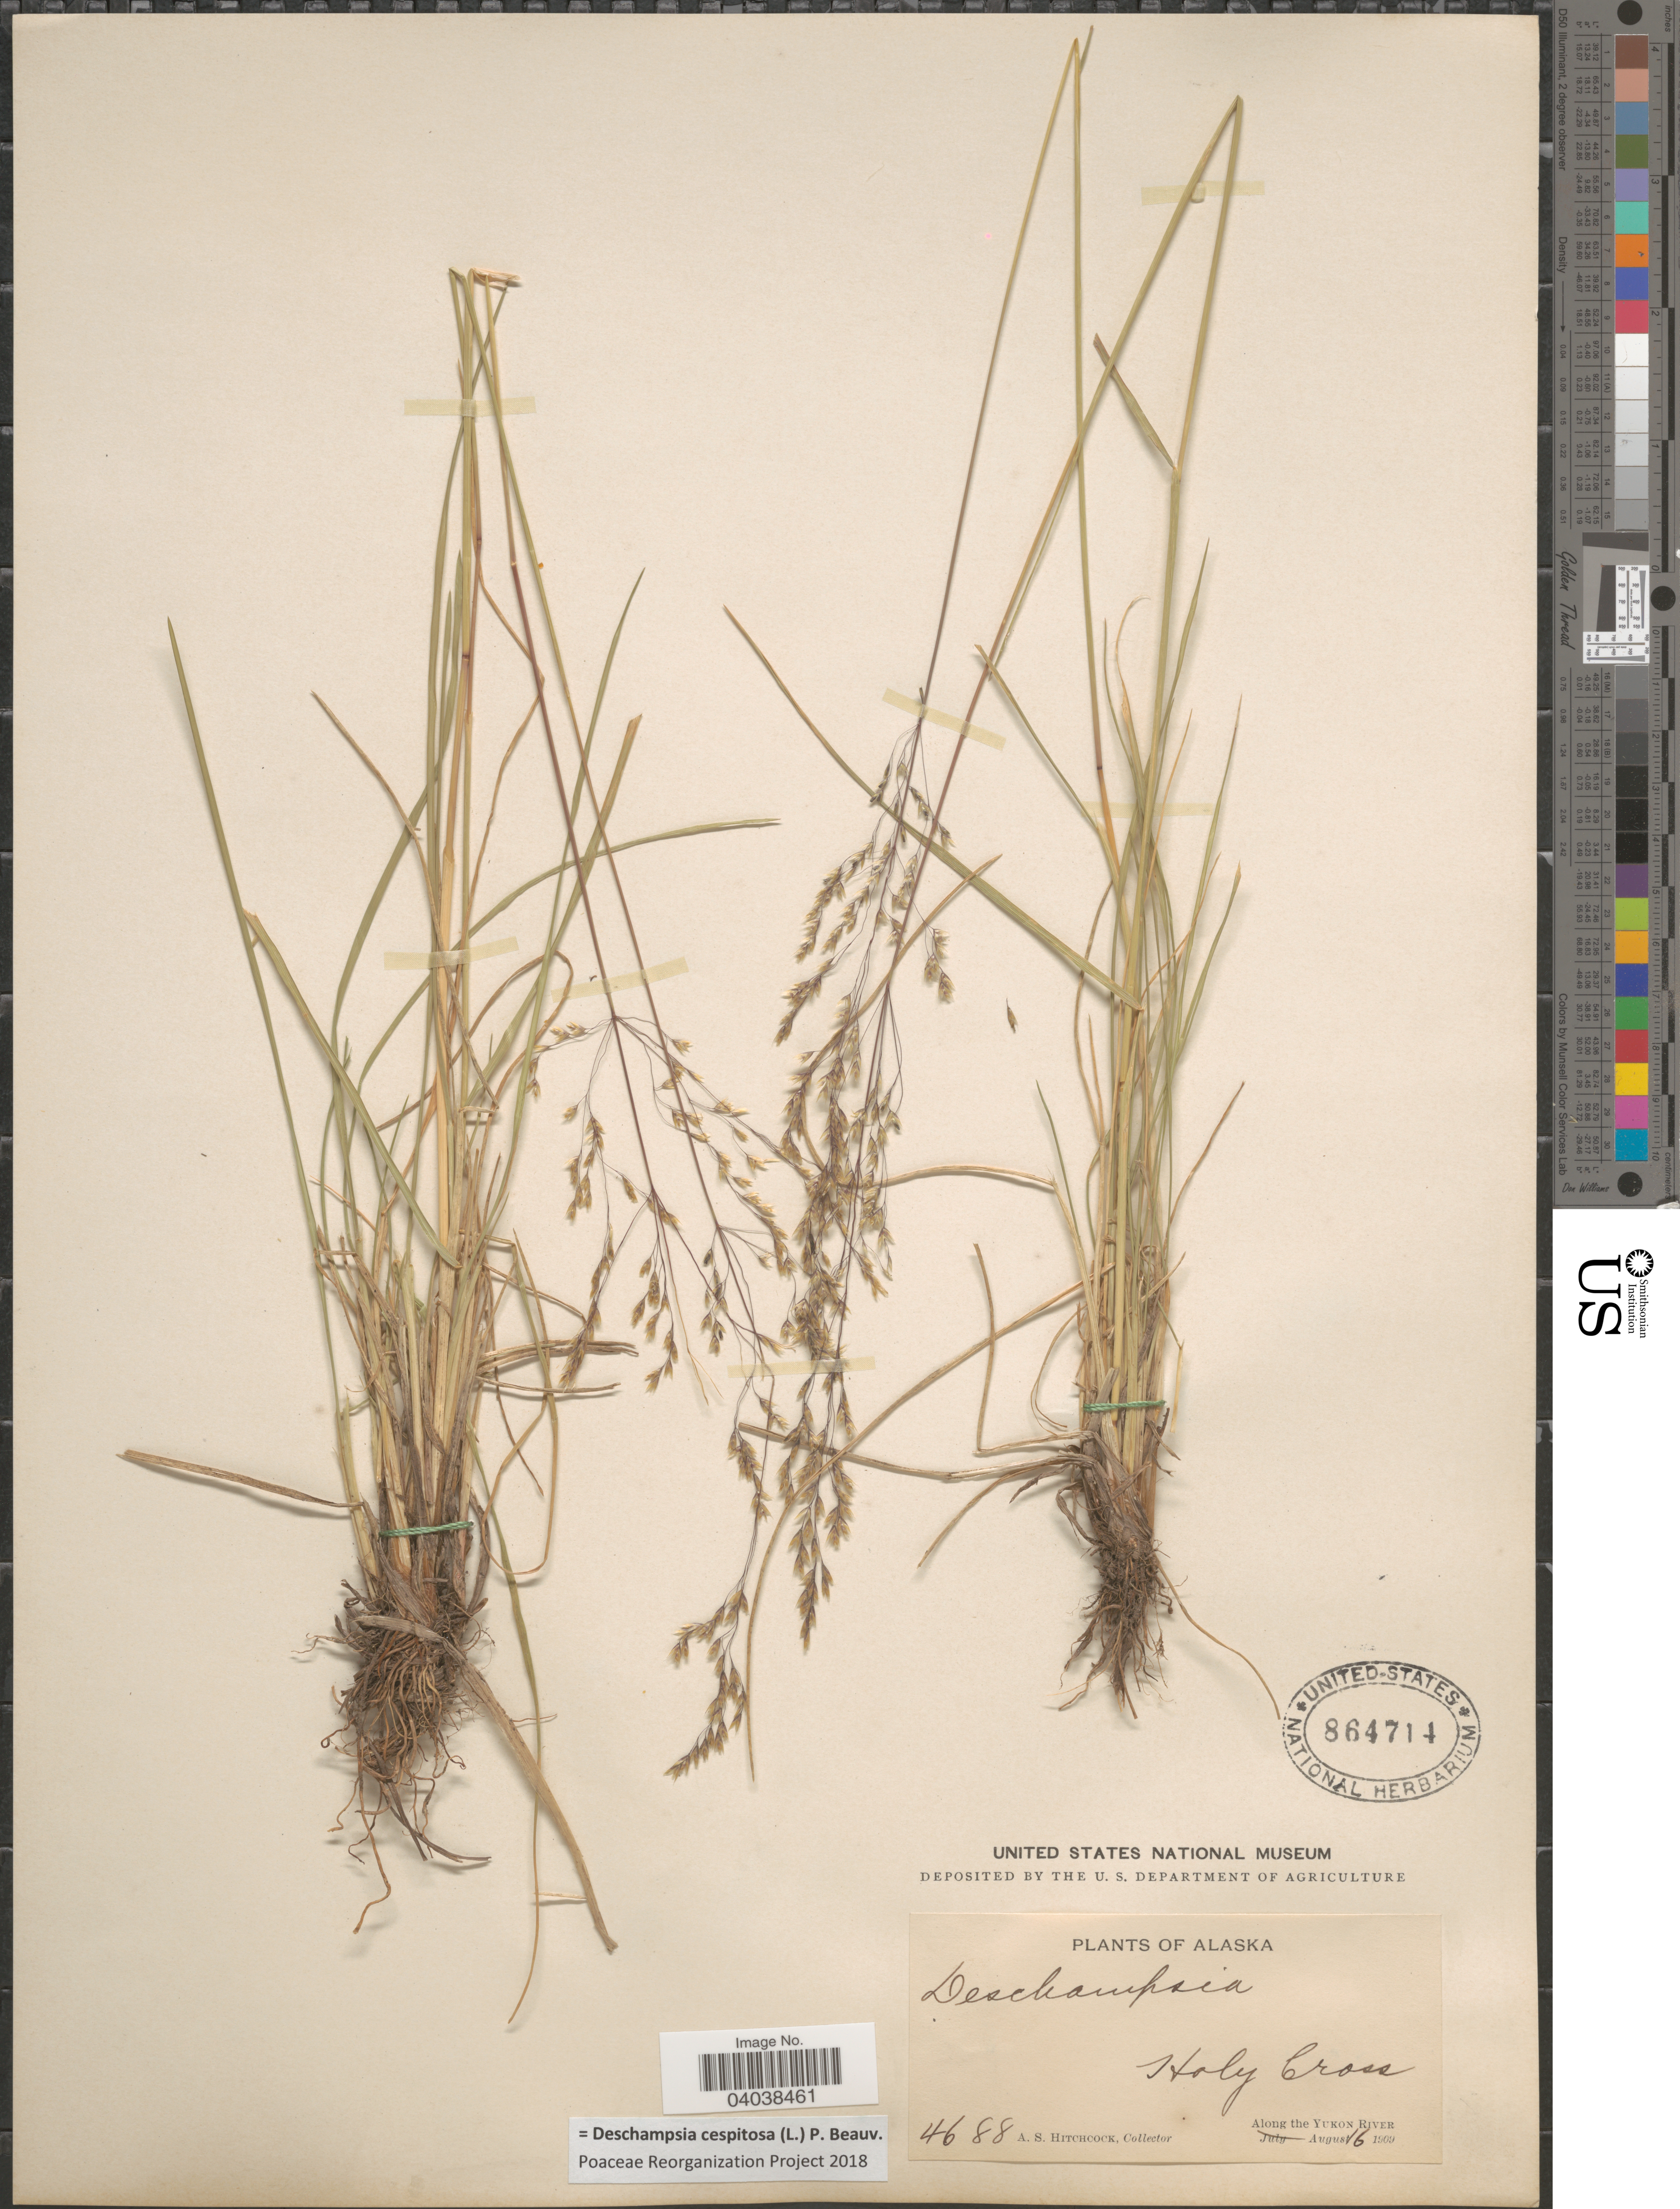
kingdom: Plantae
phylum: Tracheophyta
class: Liliopsida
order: Poales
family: Poaceae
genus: Deschampsia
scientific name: Deschampsia cespitosa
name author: (L.) P. Beauv.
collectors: A. S. Hitchcock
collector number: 4688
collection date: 1909-08-16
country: United States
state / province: Alaska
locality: Holy Cross. Along the Yukon River.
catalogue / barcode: US 864714